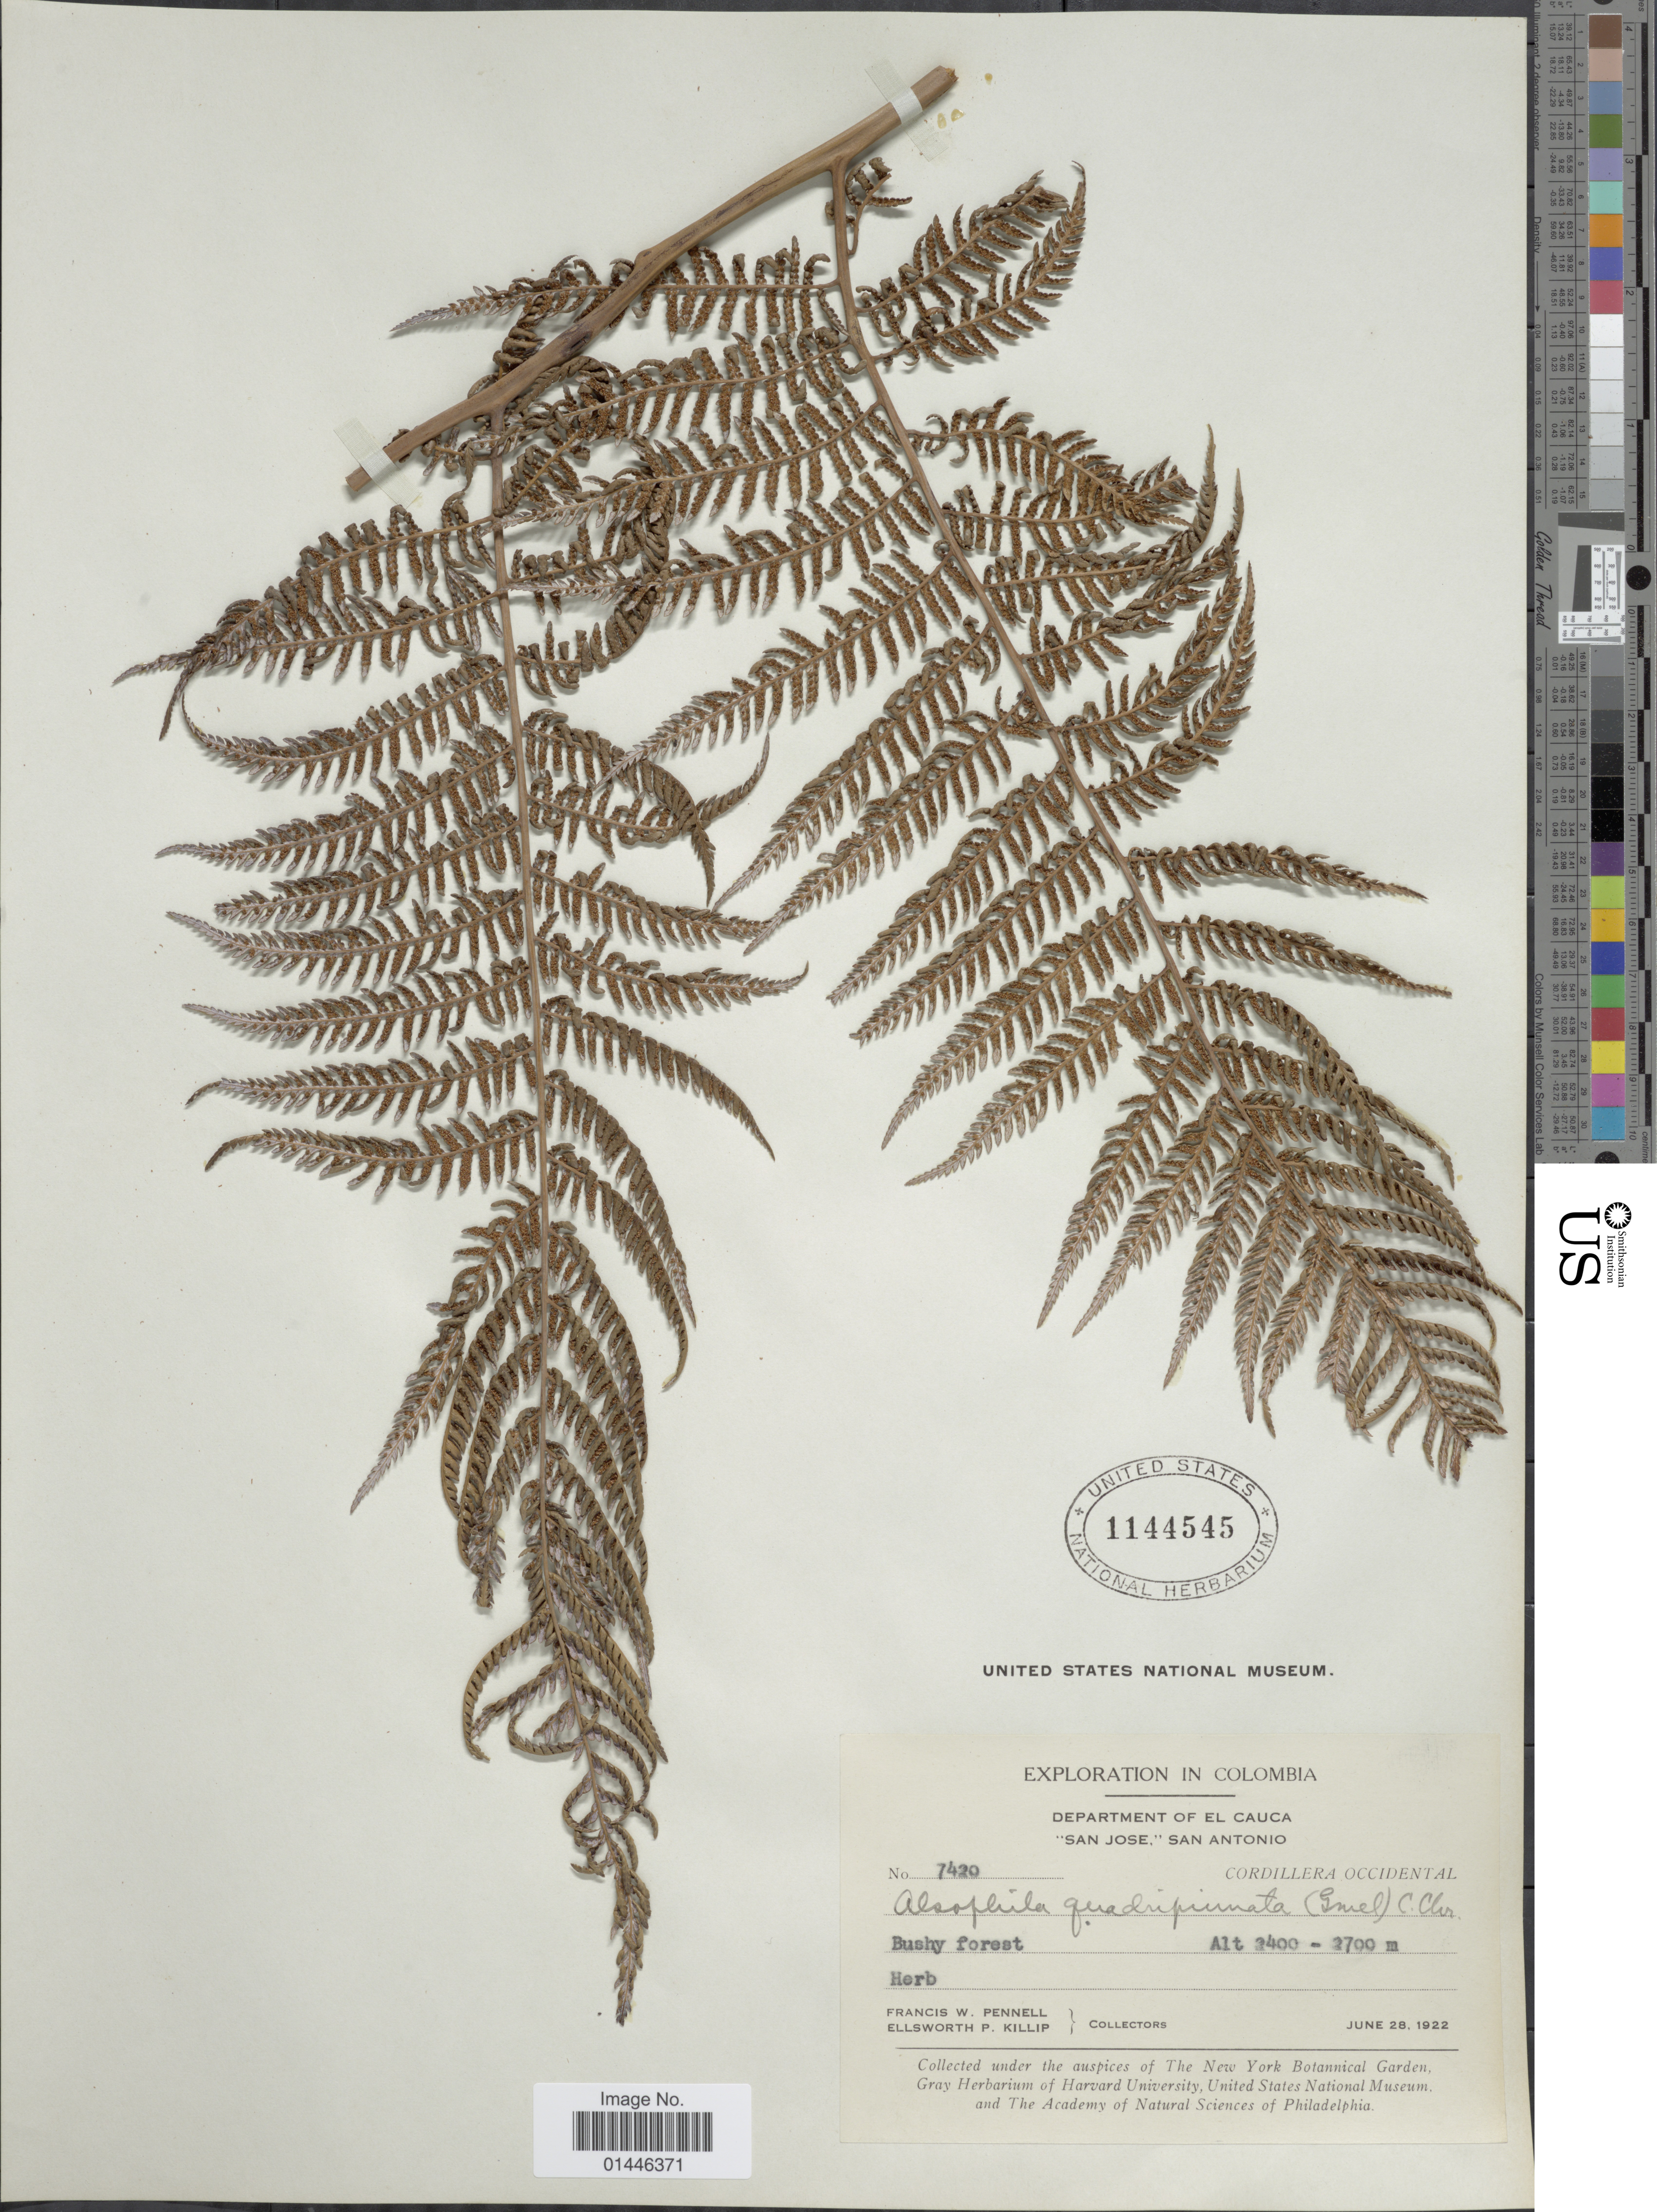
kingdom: Plantae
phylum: Tracheophyta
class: Polypodiopsida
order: Cyatheales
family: Dicksoniaceae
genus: Lophosoria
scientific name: Lophosoria quadripinnata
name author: (J.F. Gmel.) C. Chr.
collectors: F. W. Pennell & E. P. Killip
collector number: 17420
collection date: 1922-06-28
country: Colombia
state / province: Cauca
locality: San Jose,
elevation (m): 3400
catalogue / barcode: US 1144545